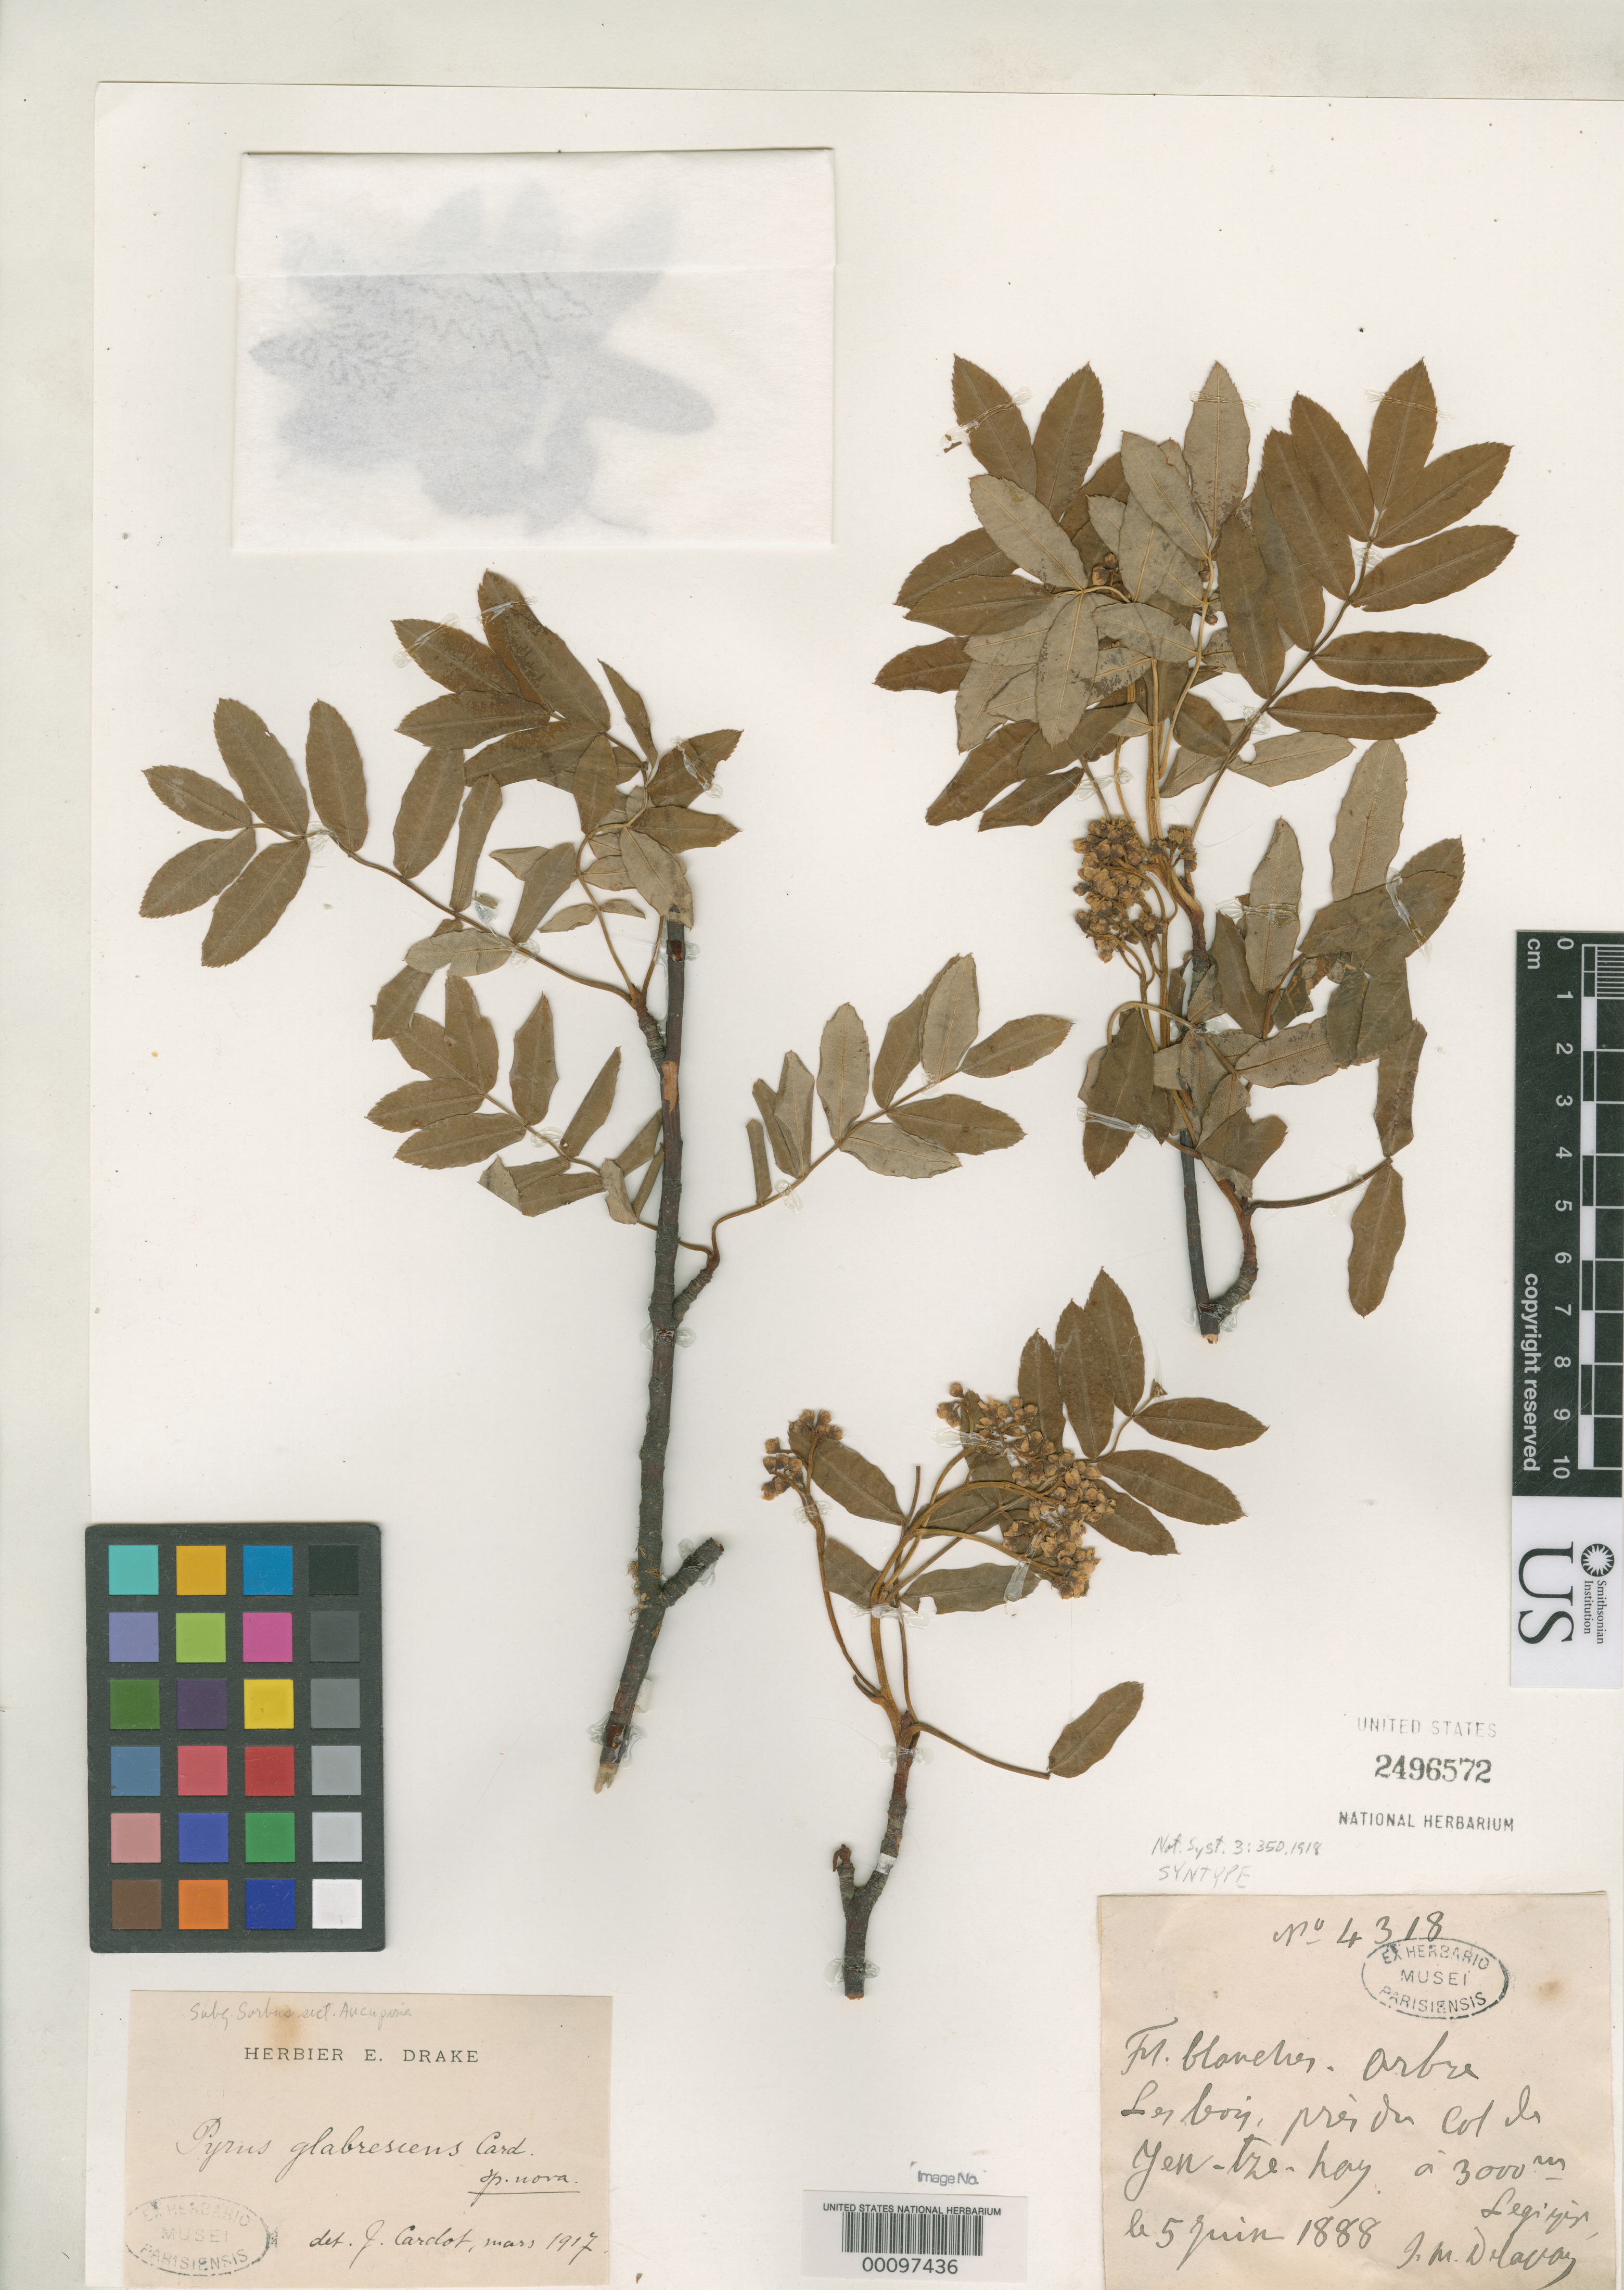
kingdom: Plantae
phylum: Tracheophyta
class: Magnoliopsida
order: Rosales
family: Rosaceae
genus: Pyrus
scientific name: Pyrus glabrescens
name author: Cardot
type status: Syntype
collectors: P. Delavay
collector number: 4318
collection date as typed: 05 Jun 1888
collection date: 1888-06-05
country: China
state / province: Yunnan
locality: Yen-tze-hay.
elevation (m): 3000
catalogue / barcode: US 2496572